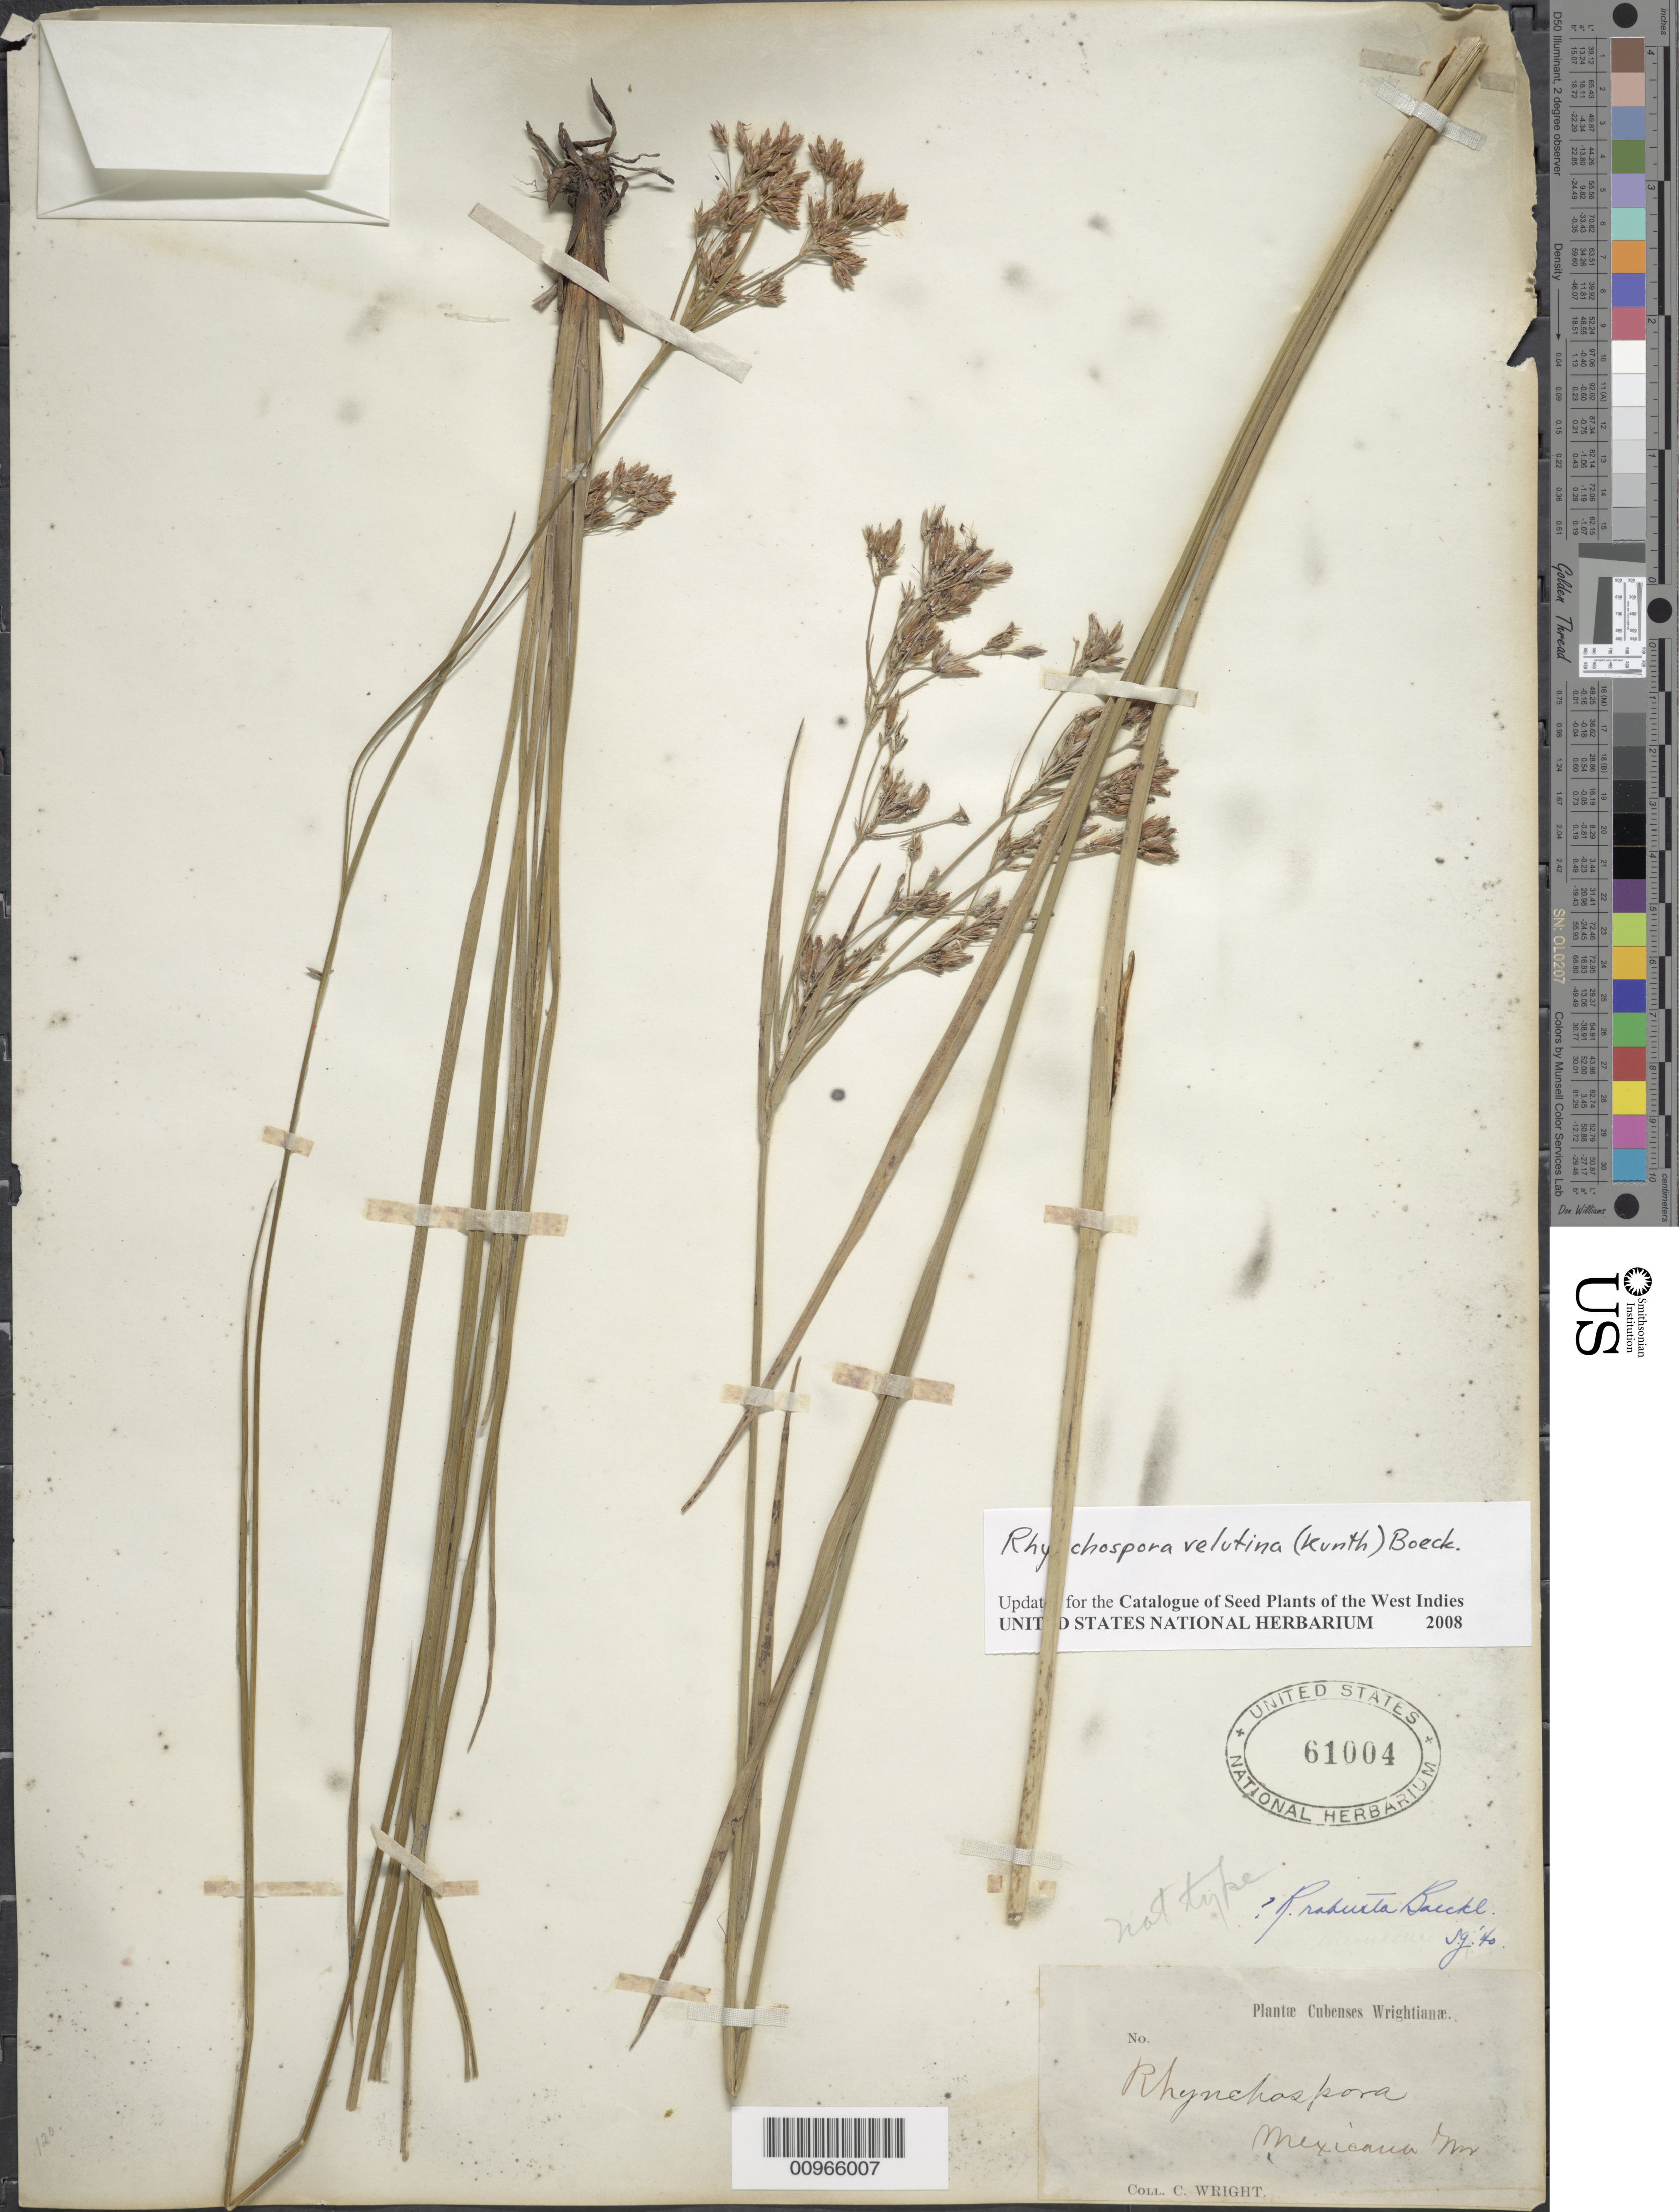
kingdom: Plantae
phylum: Tracheophyta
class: Liliopsida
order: Poales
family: Cyperaceae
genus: Rhynchospora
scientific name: Rhynchospora velutina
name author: (Kunth) Boeckeler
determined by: Strong, M. T., (US), Smithsonian Institution - National Museum of Natural History (UNITED STATES)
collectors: C. Wright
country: Cuba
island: Cuba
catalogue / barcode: US 61004